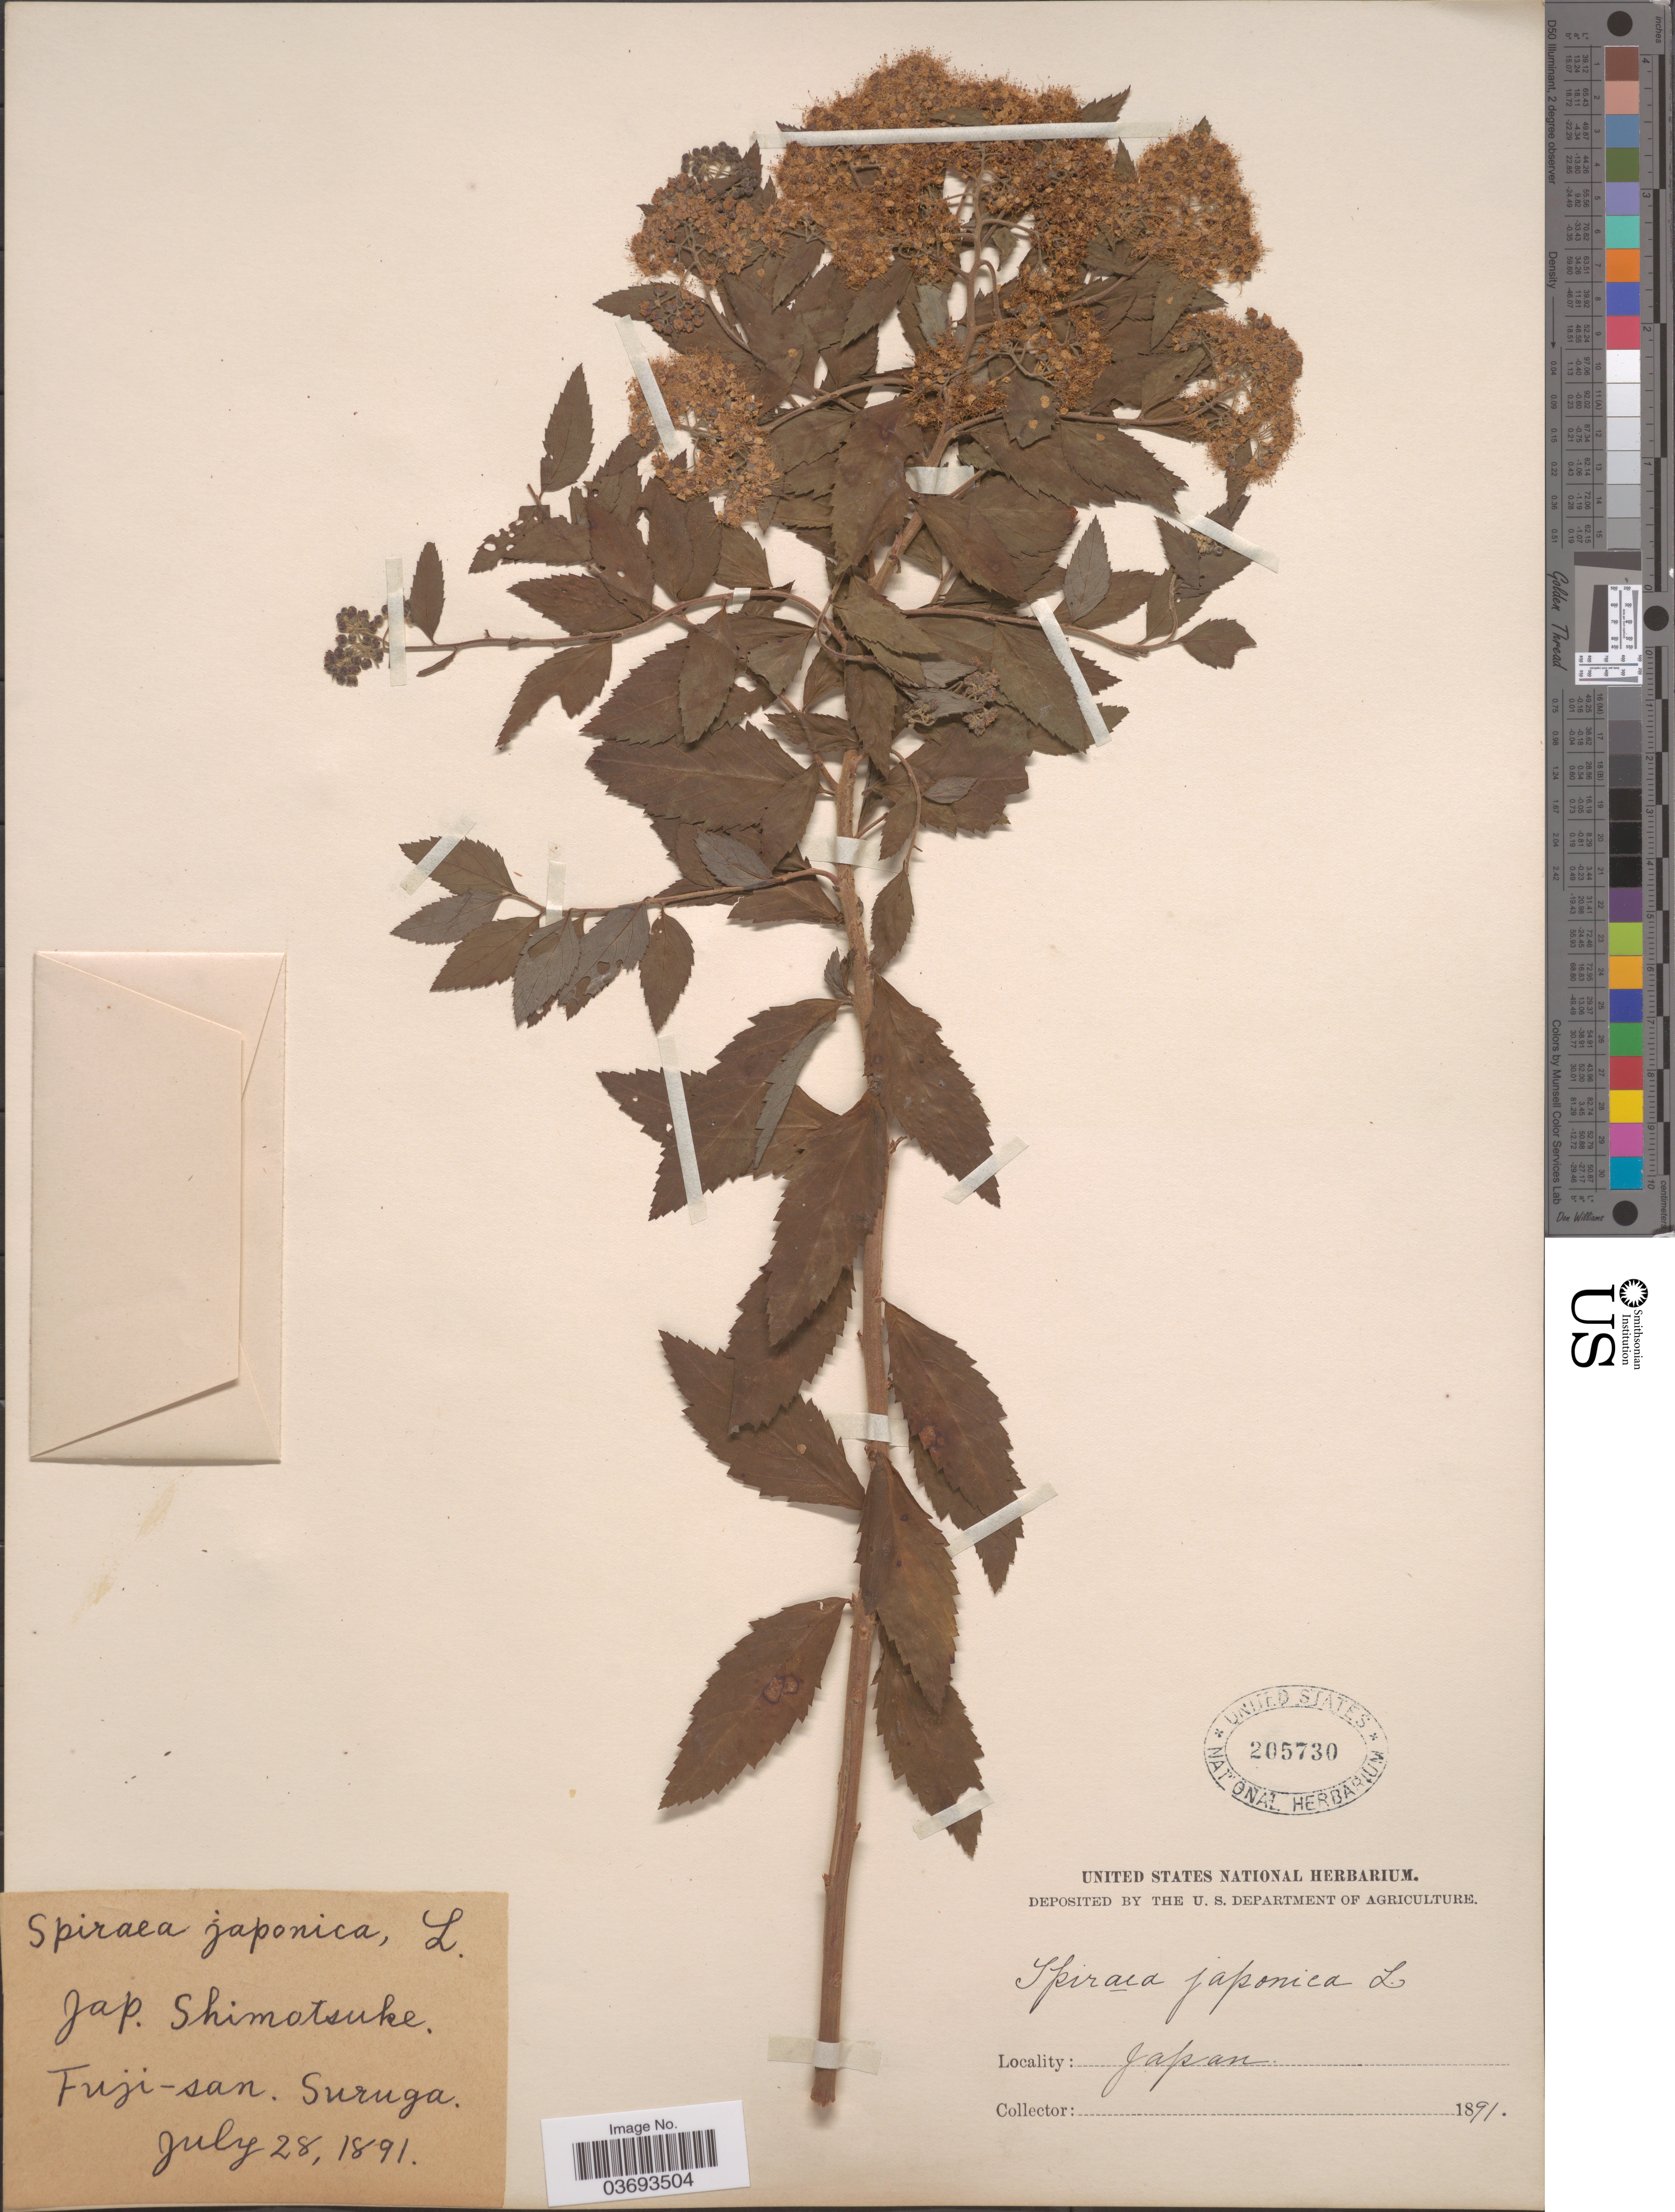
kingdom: Plantae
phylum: Tracheophyta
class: Magnoliopsida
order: Rosales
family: Rosaceae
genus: Spiraea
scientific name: Spiraea japonica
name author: L. f.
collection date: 1891-07-28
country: Japan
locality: Fuji-san. Suruga.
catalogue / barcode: US 205730